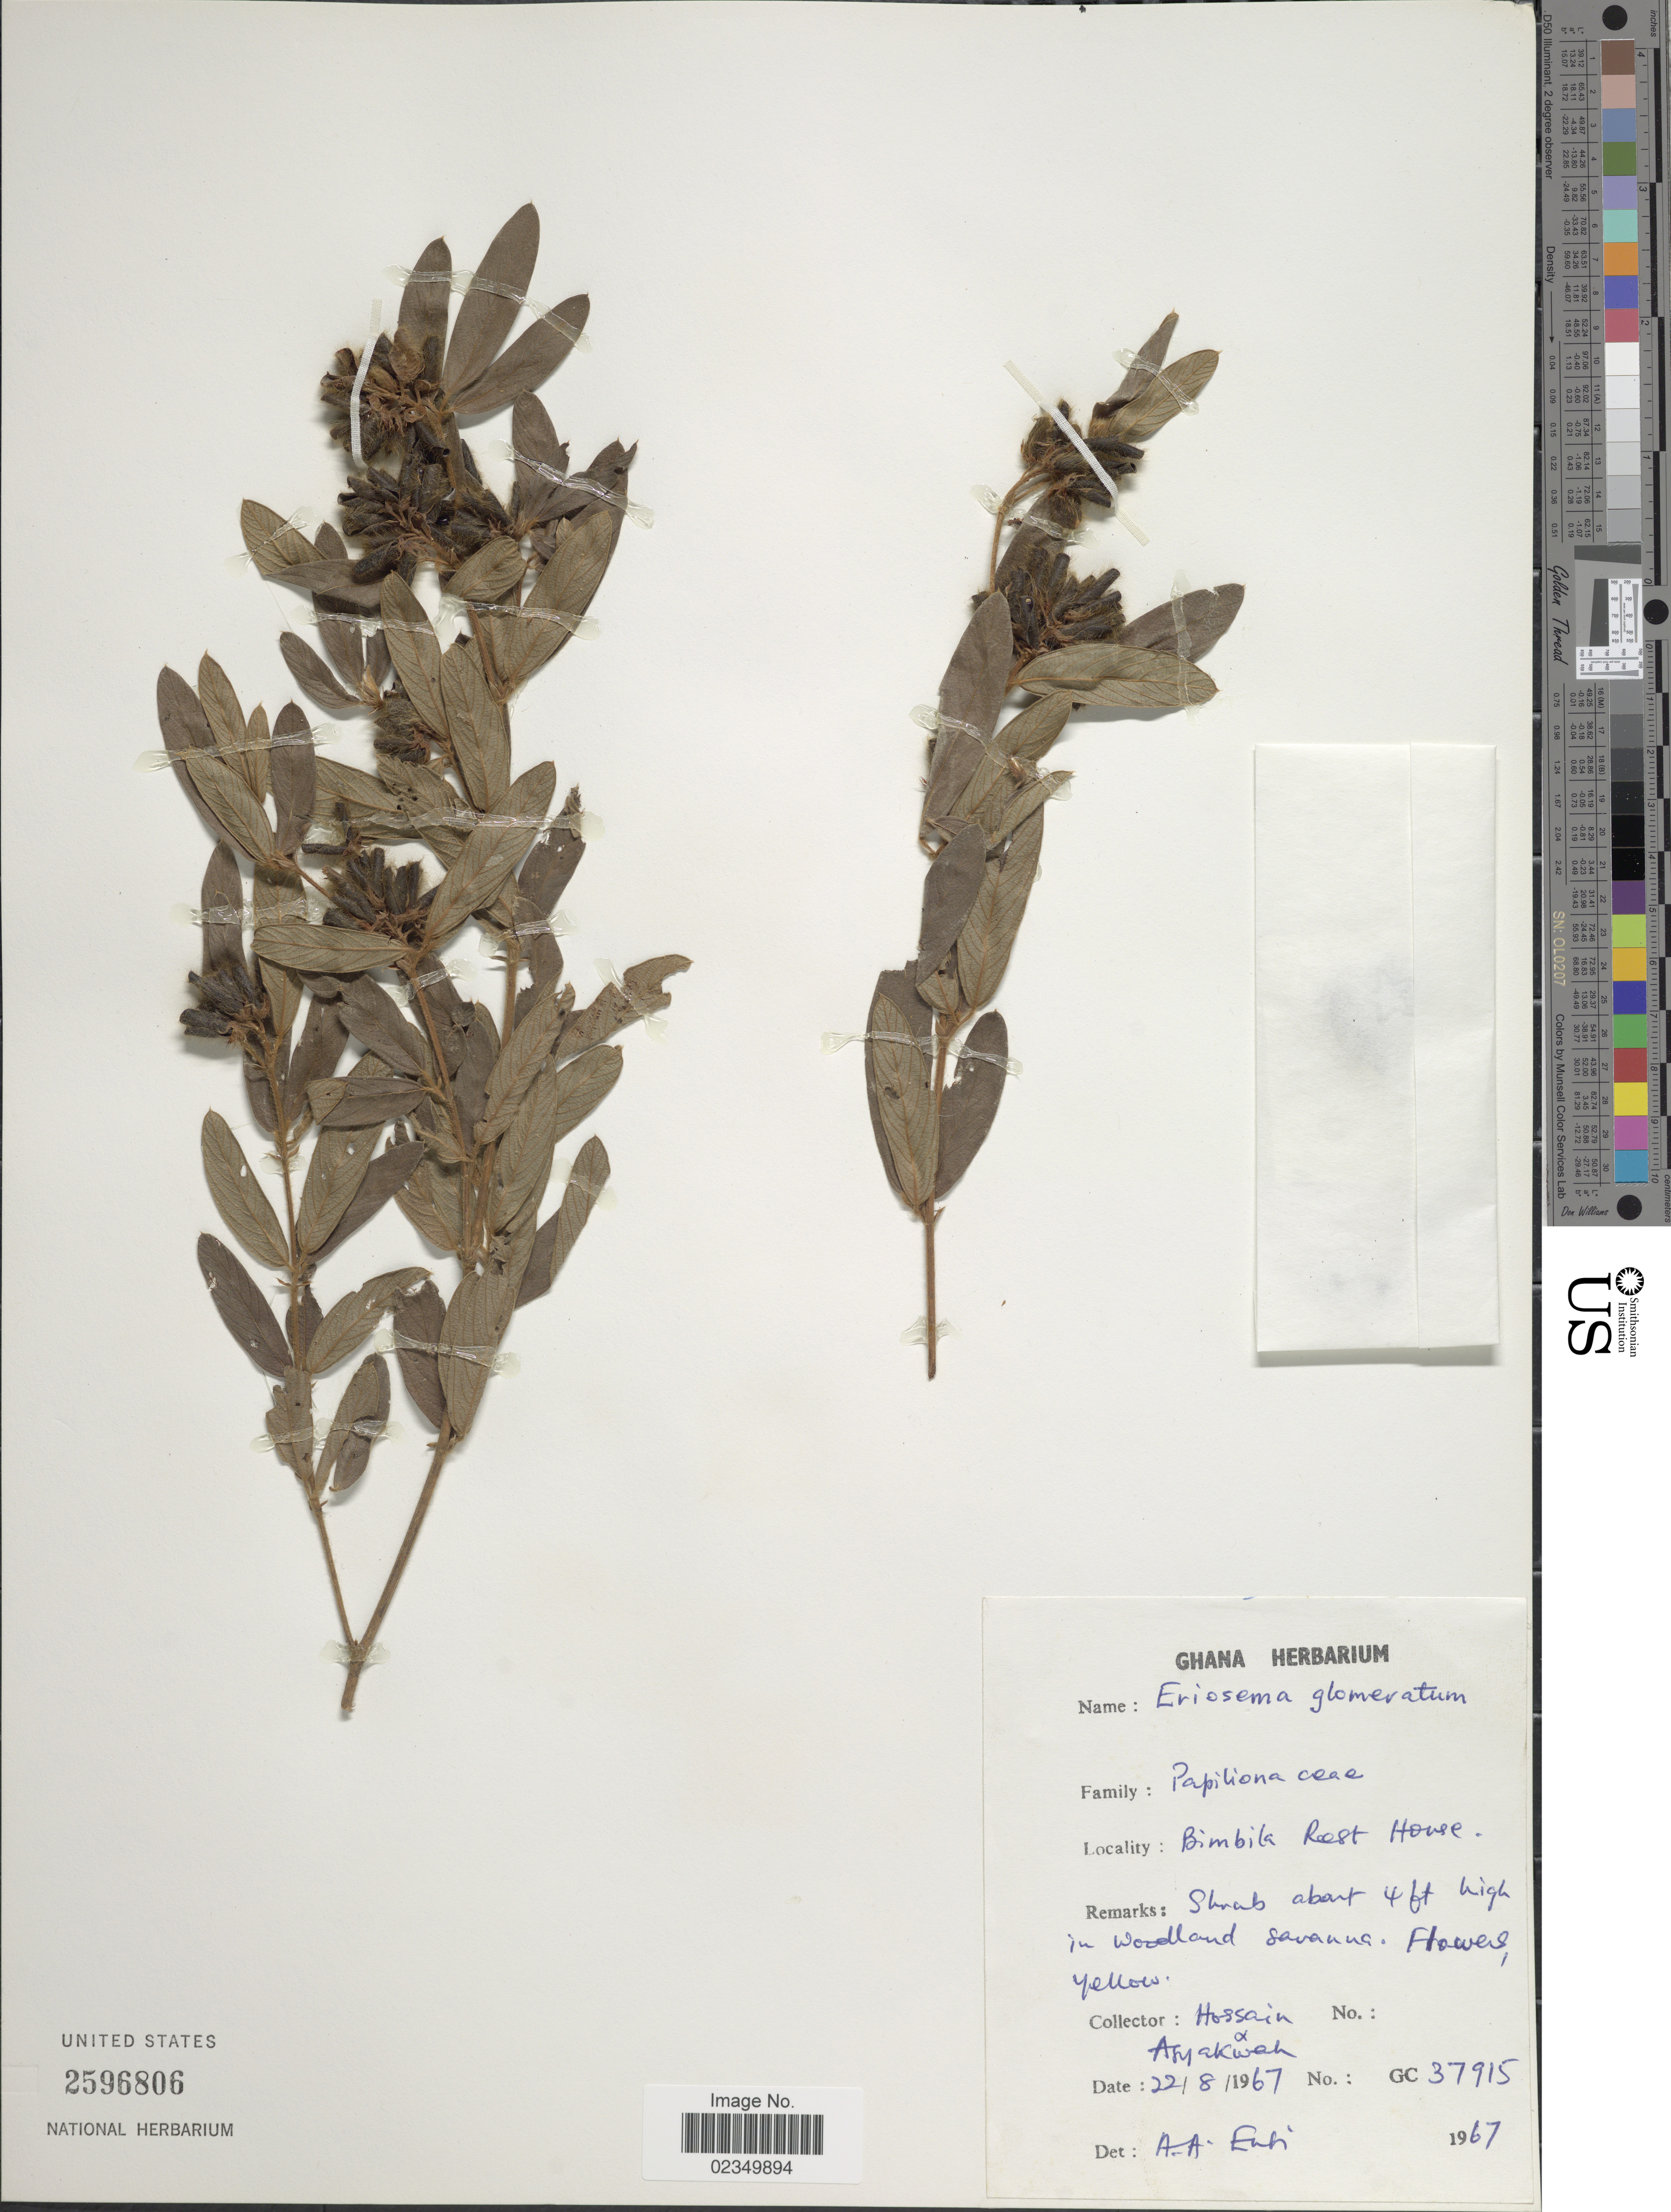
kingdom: Plantae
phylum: Tracheophyta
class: Magnoliopsida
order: Fabales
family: Fabaceae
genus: Eriosema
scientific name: Eriosema glomeratum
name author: (Guill. & Perr.) Hook. f.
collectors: Hossain & Agyakwah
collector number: GC37915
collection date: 1967-08-22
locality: Bimbila Rest House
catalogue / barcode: US 2596806